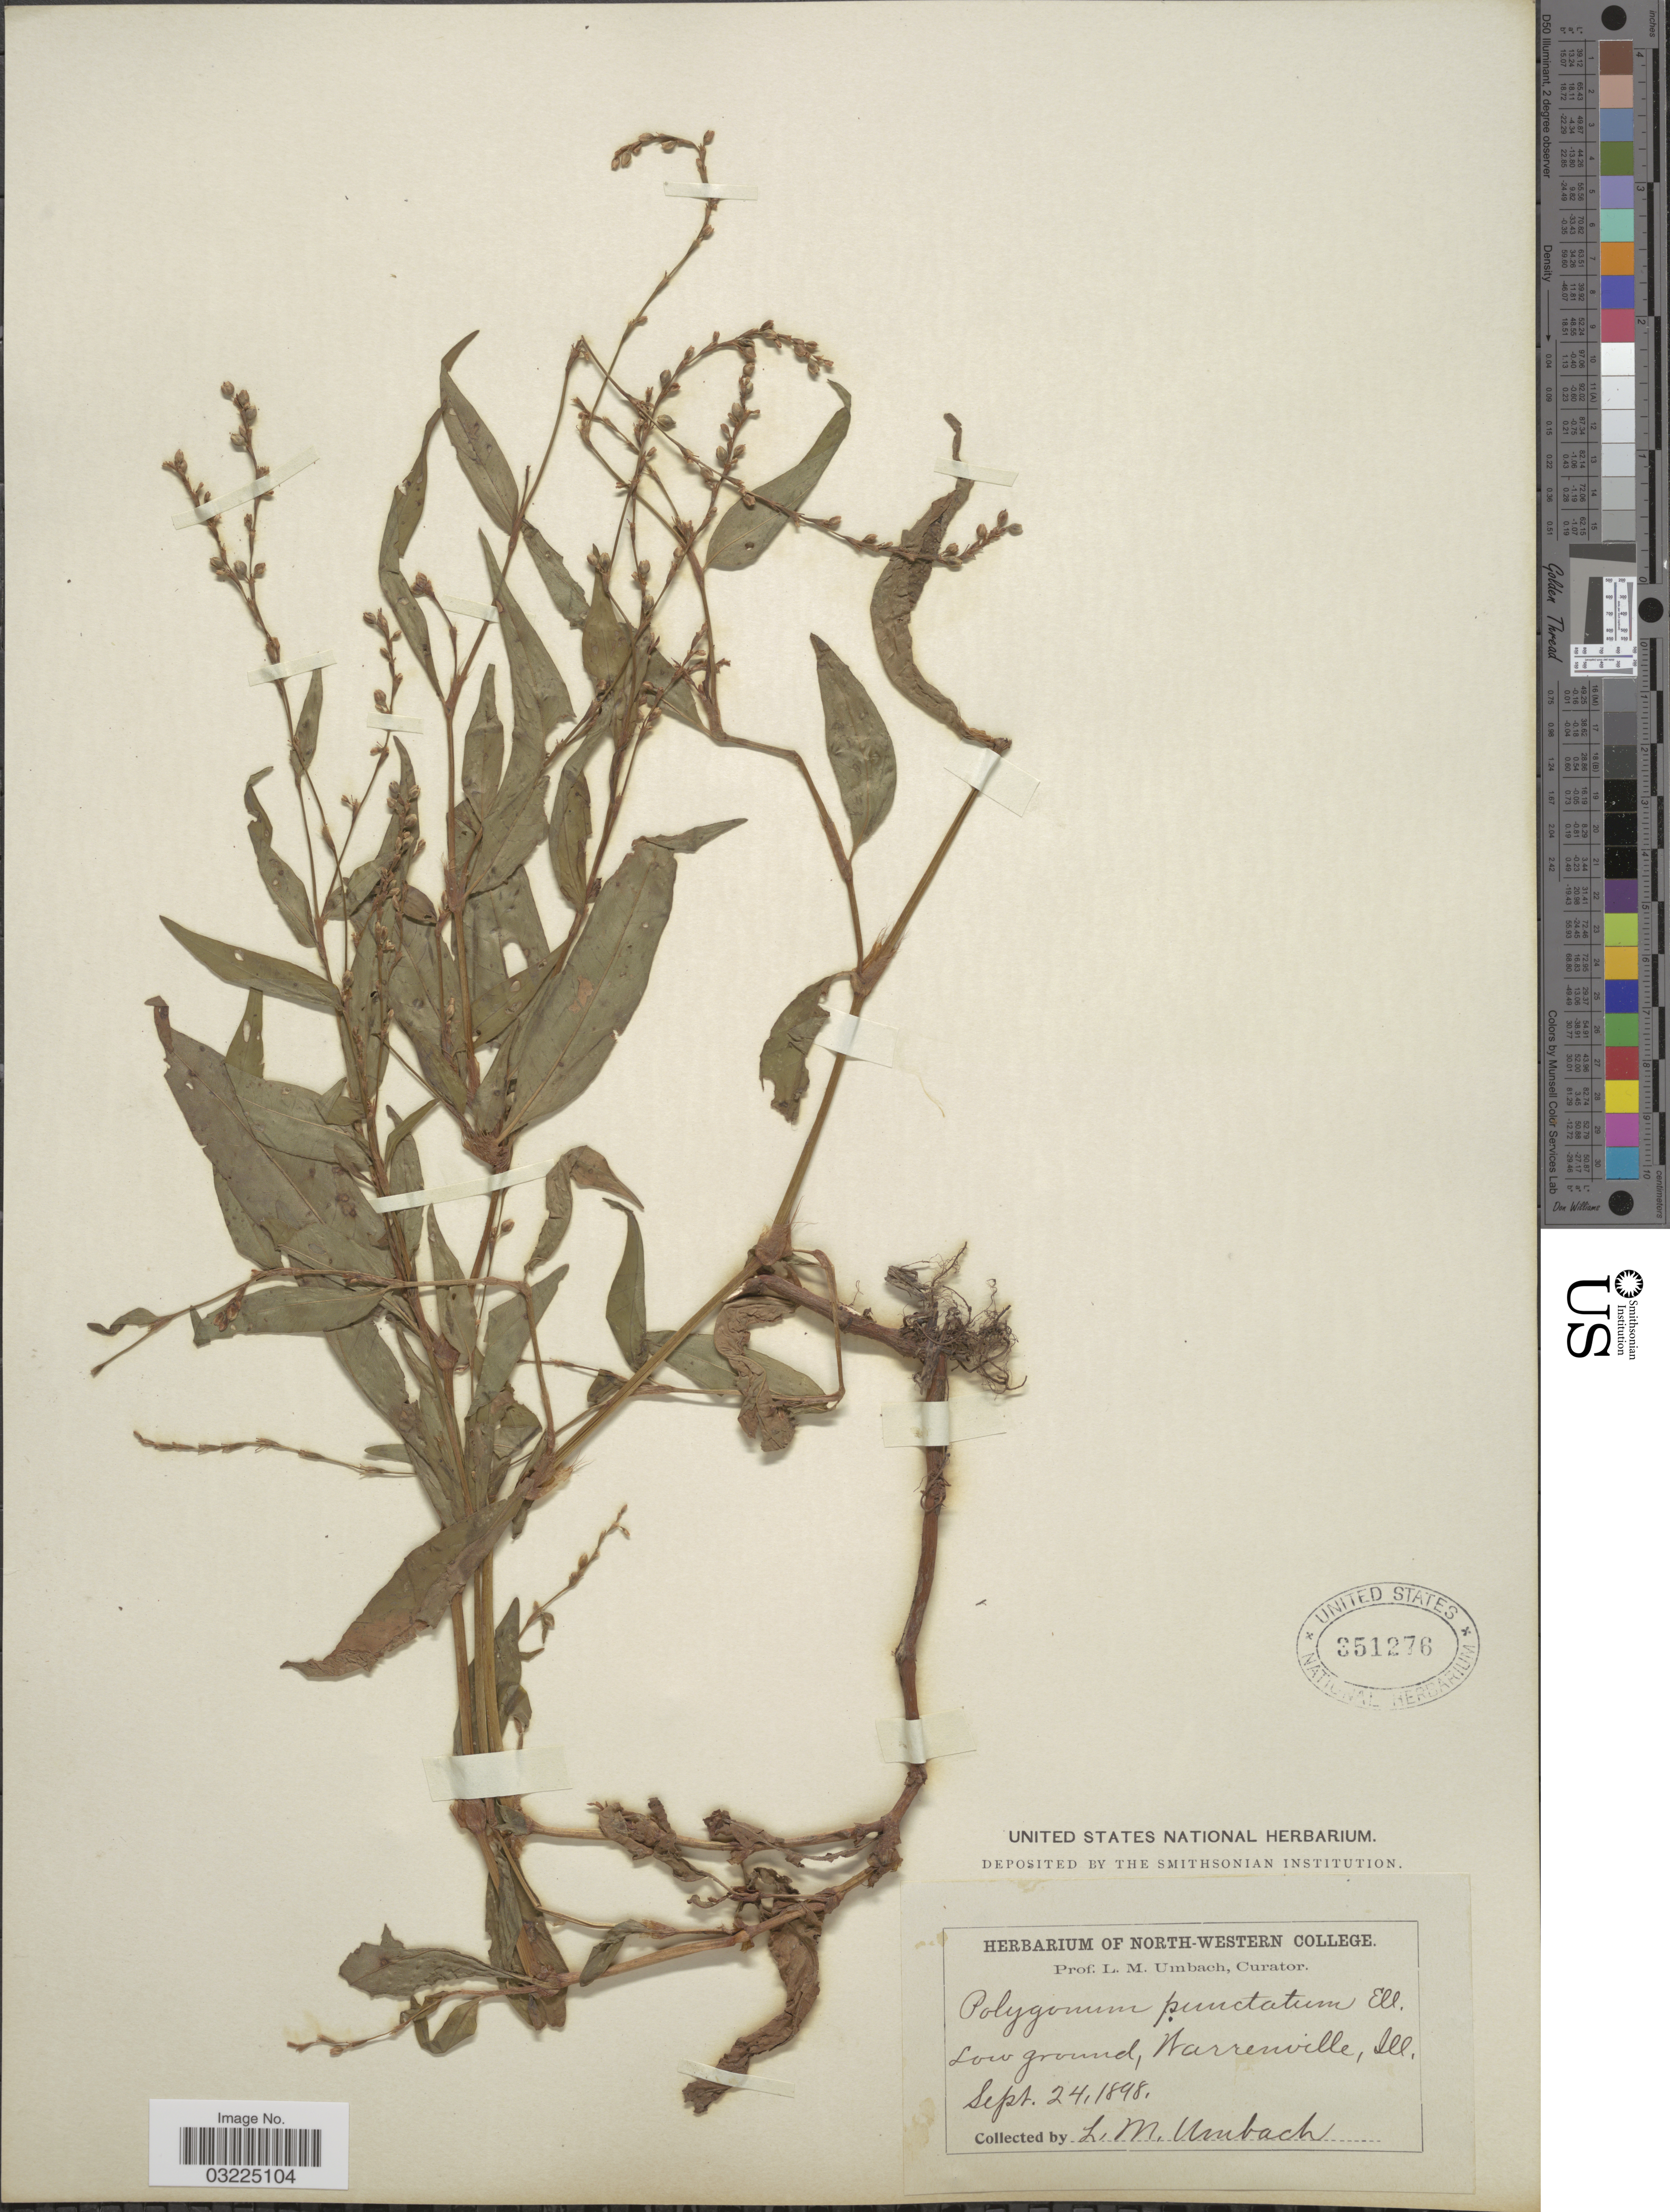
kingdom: Plantae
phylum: Tracheophyta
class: Magnoliopsida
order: Caryophyllales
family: Polygonaceae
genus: Persicaria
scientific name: Persicaria punctata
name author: (Elliott) Small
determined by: Atha, D. E.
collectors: L. M. Umbach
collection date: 1898-09-24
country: United States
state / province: Illinois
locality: Warrenville.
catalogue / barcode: US 351276